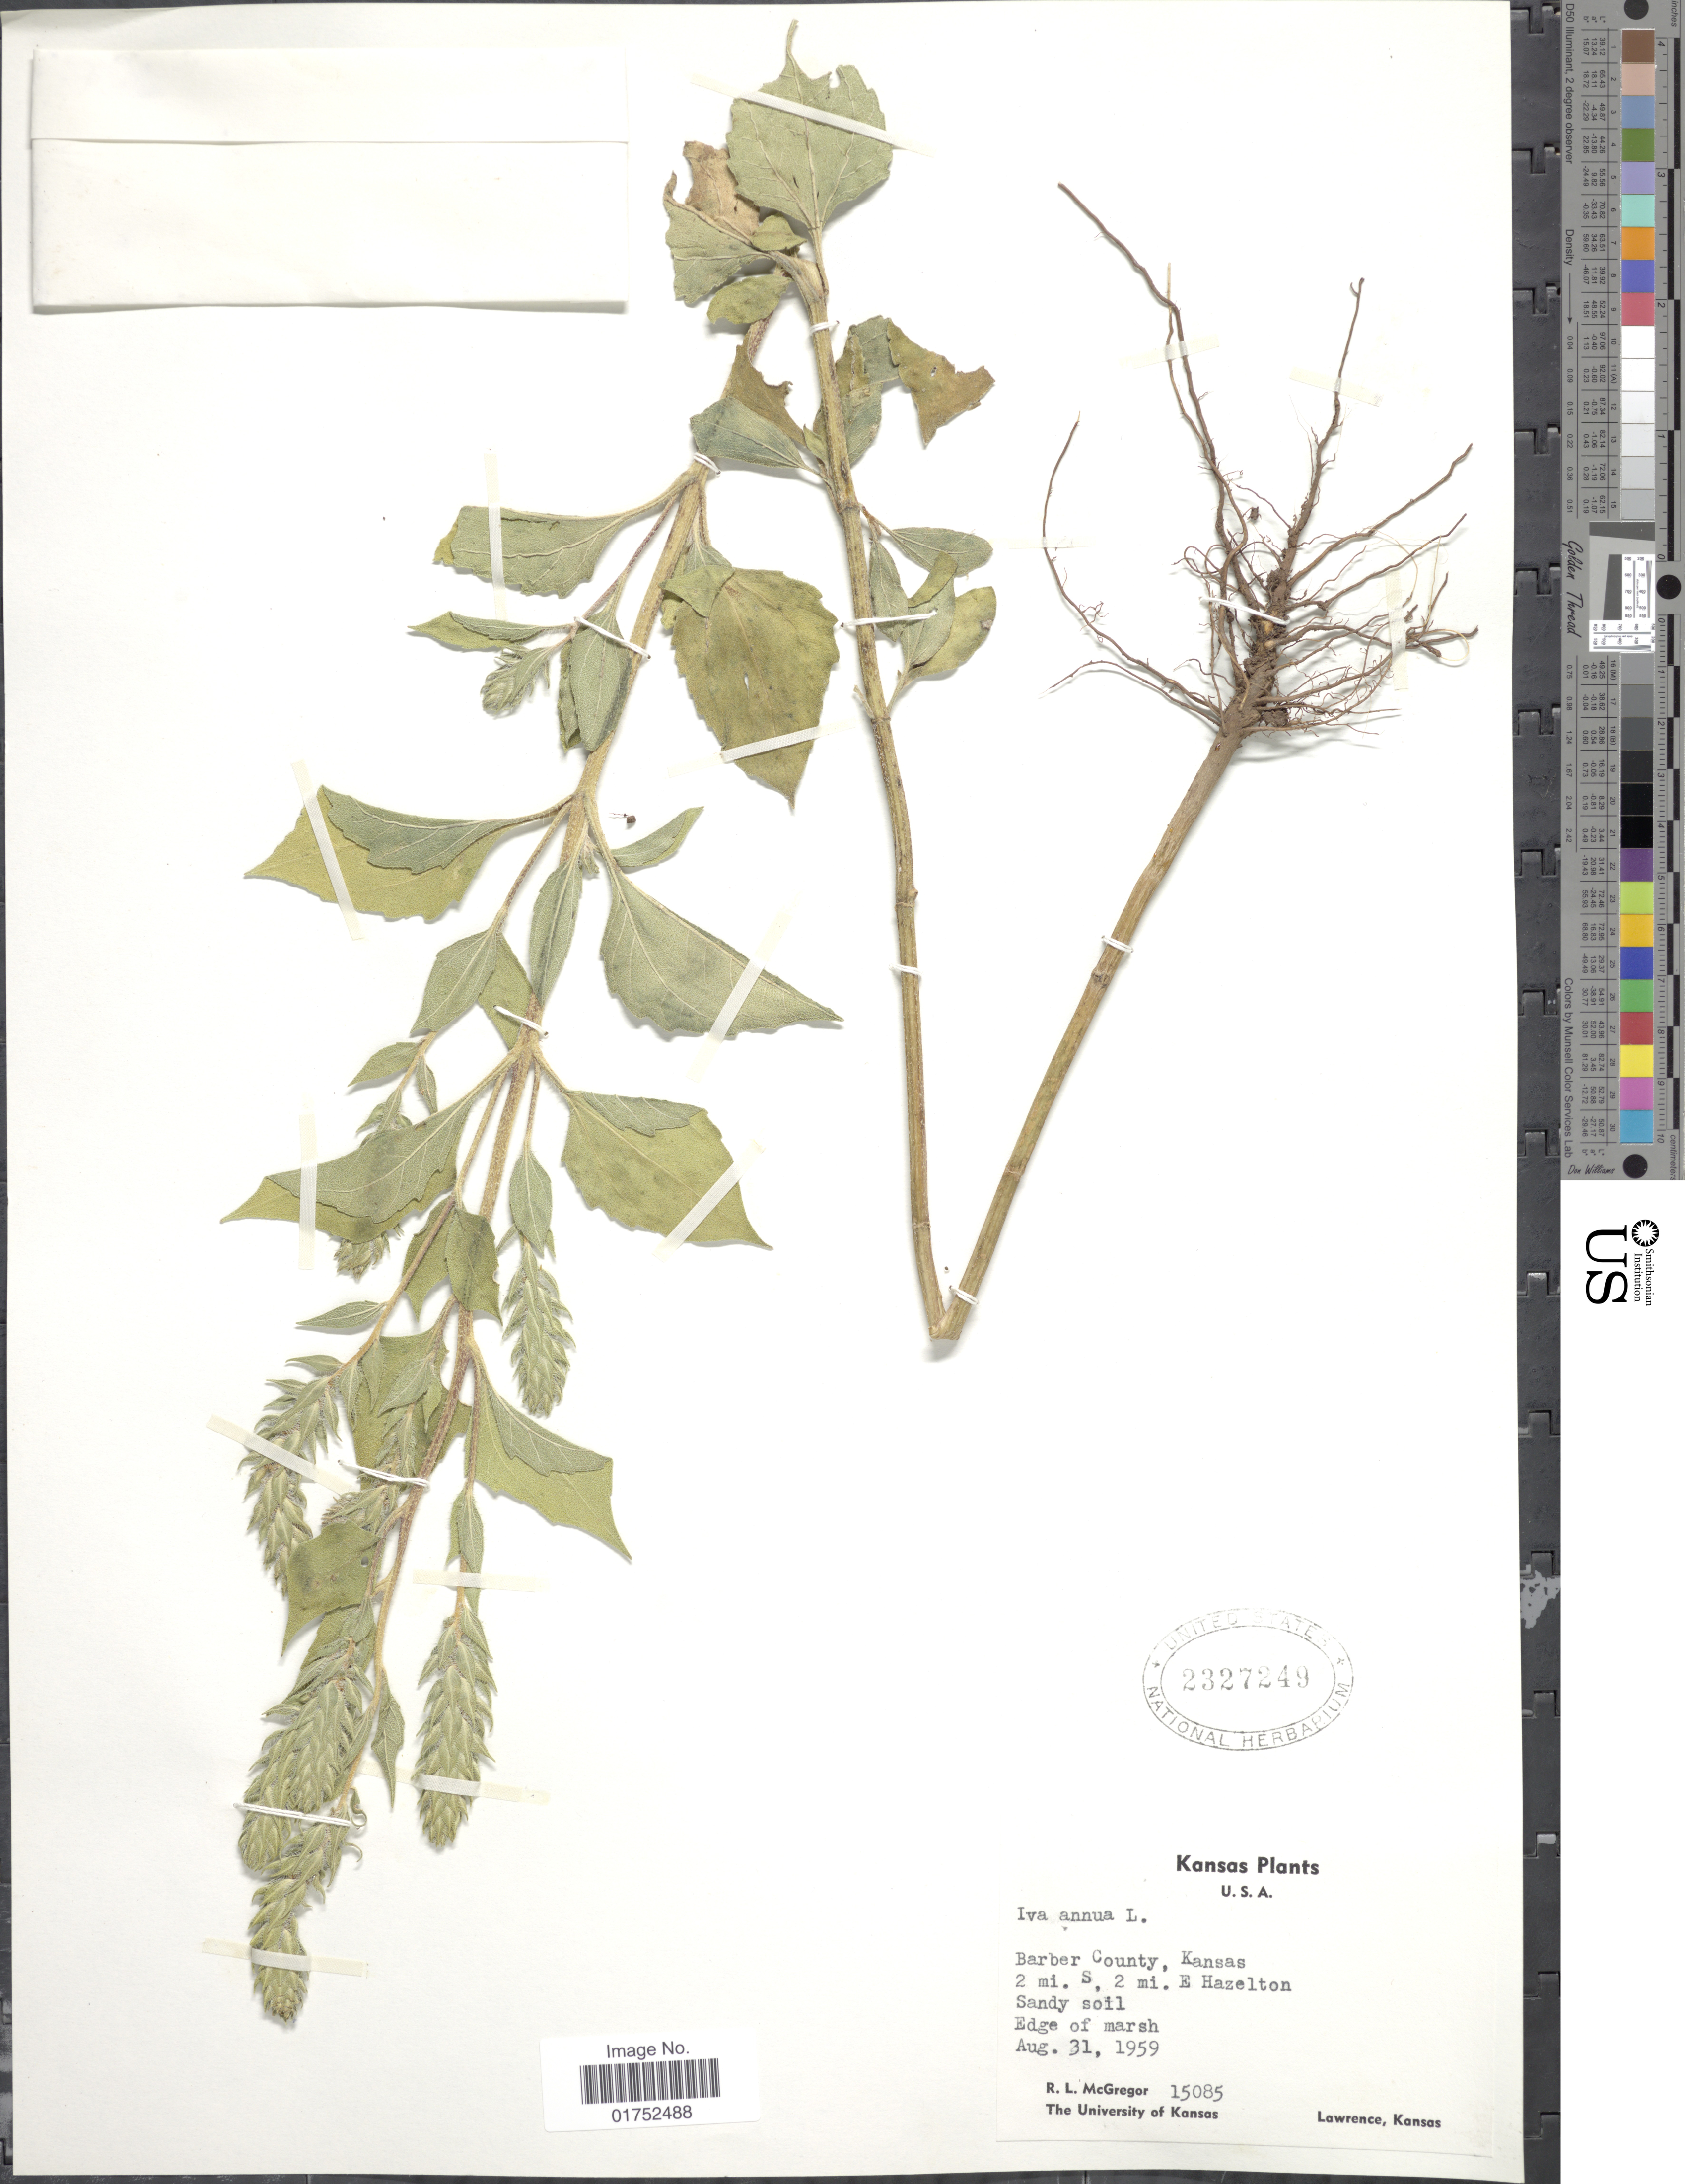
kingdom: Plantae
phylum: Tracheophyta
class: Magnoliopsida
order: Asterales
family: Asteraceae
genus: Iva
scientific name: Iva annua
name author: L.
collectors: R. McGregor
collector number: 15085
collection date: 1959-08-31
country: United States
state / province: Kansas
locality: U.S.A., Barber County, 2 mi S, 2 mi E Hazelton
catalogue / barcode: US 2327249